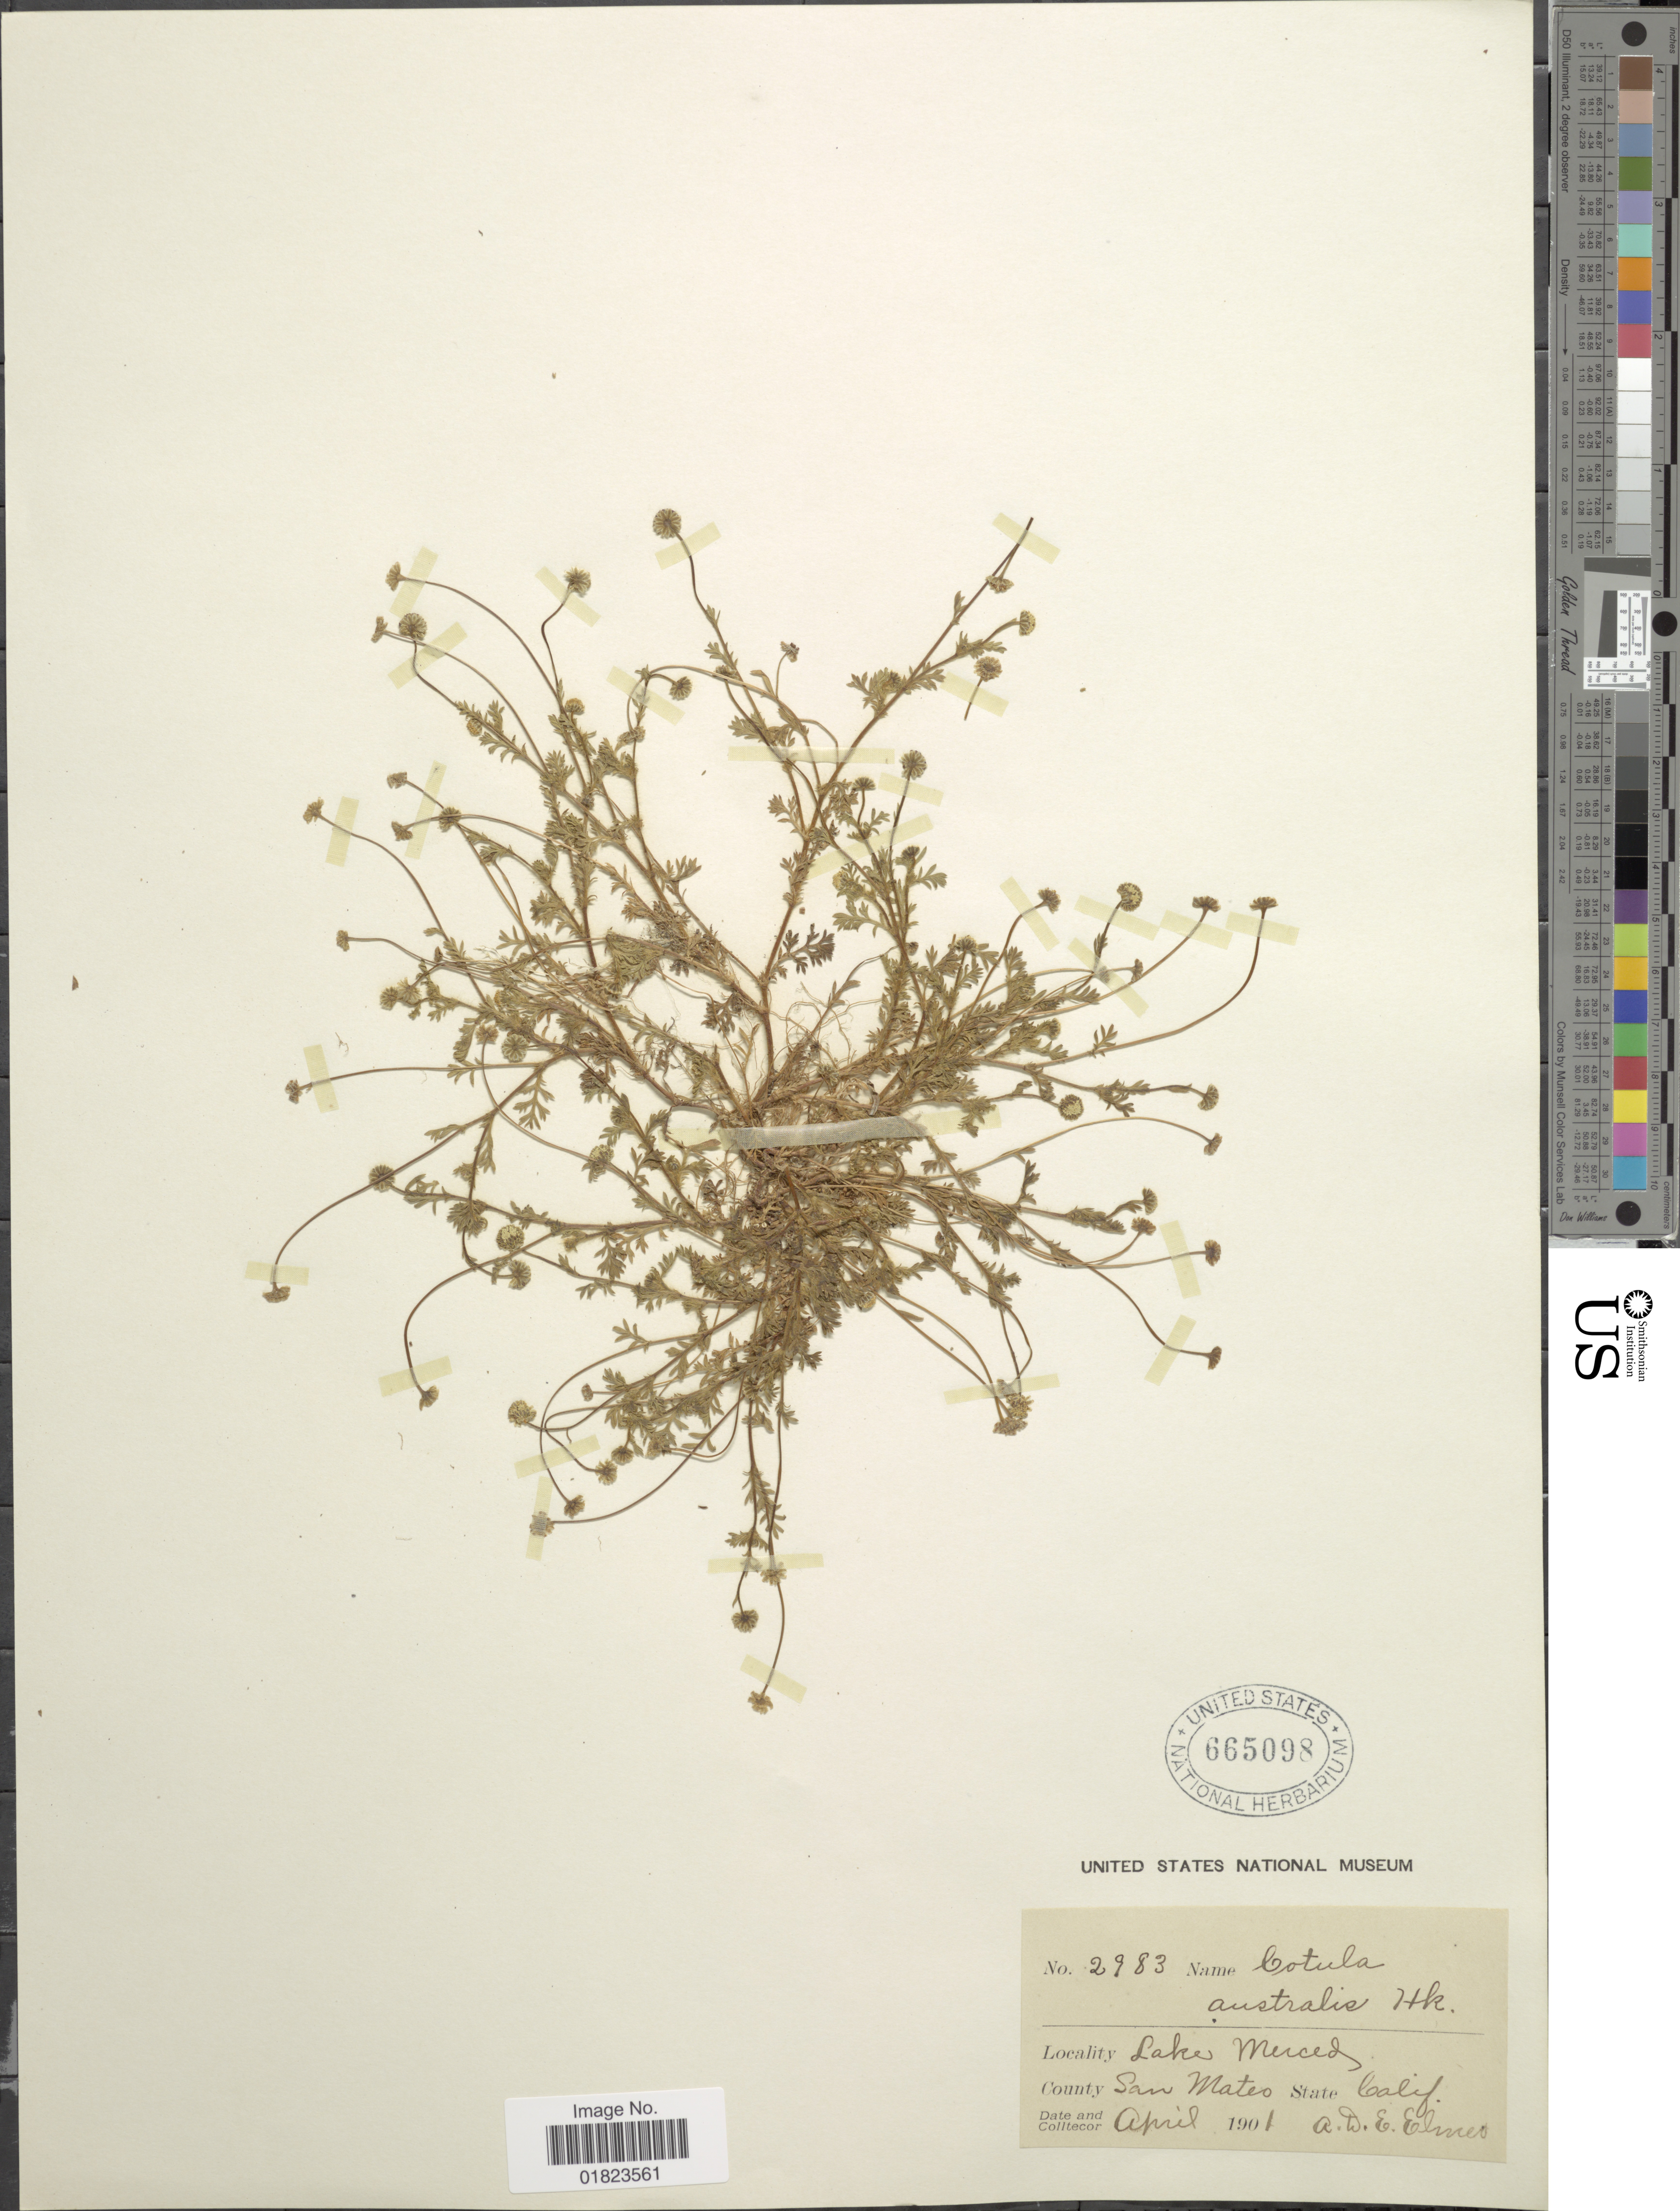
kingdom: Plantae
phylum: Tracheophyta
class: Magnoliopsida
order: Asterales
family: Asteraceae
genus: Cotula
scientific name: Cotula australis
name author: (Sieber ex Spreng.) Hook. f.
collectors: A. D. E. Elmer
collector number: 2983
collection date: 1901-04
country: United States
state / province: California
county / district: San Mateo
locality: Lake Merced, County San Mateo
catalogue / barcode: US 665098